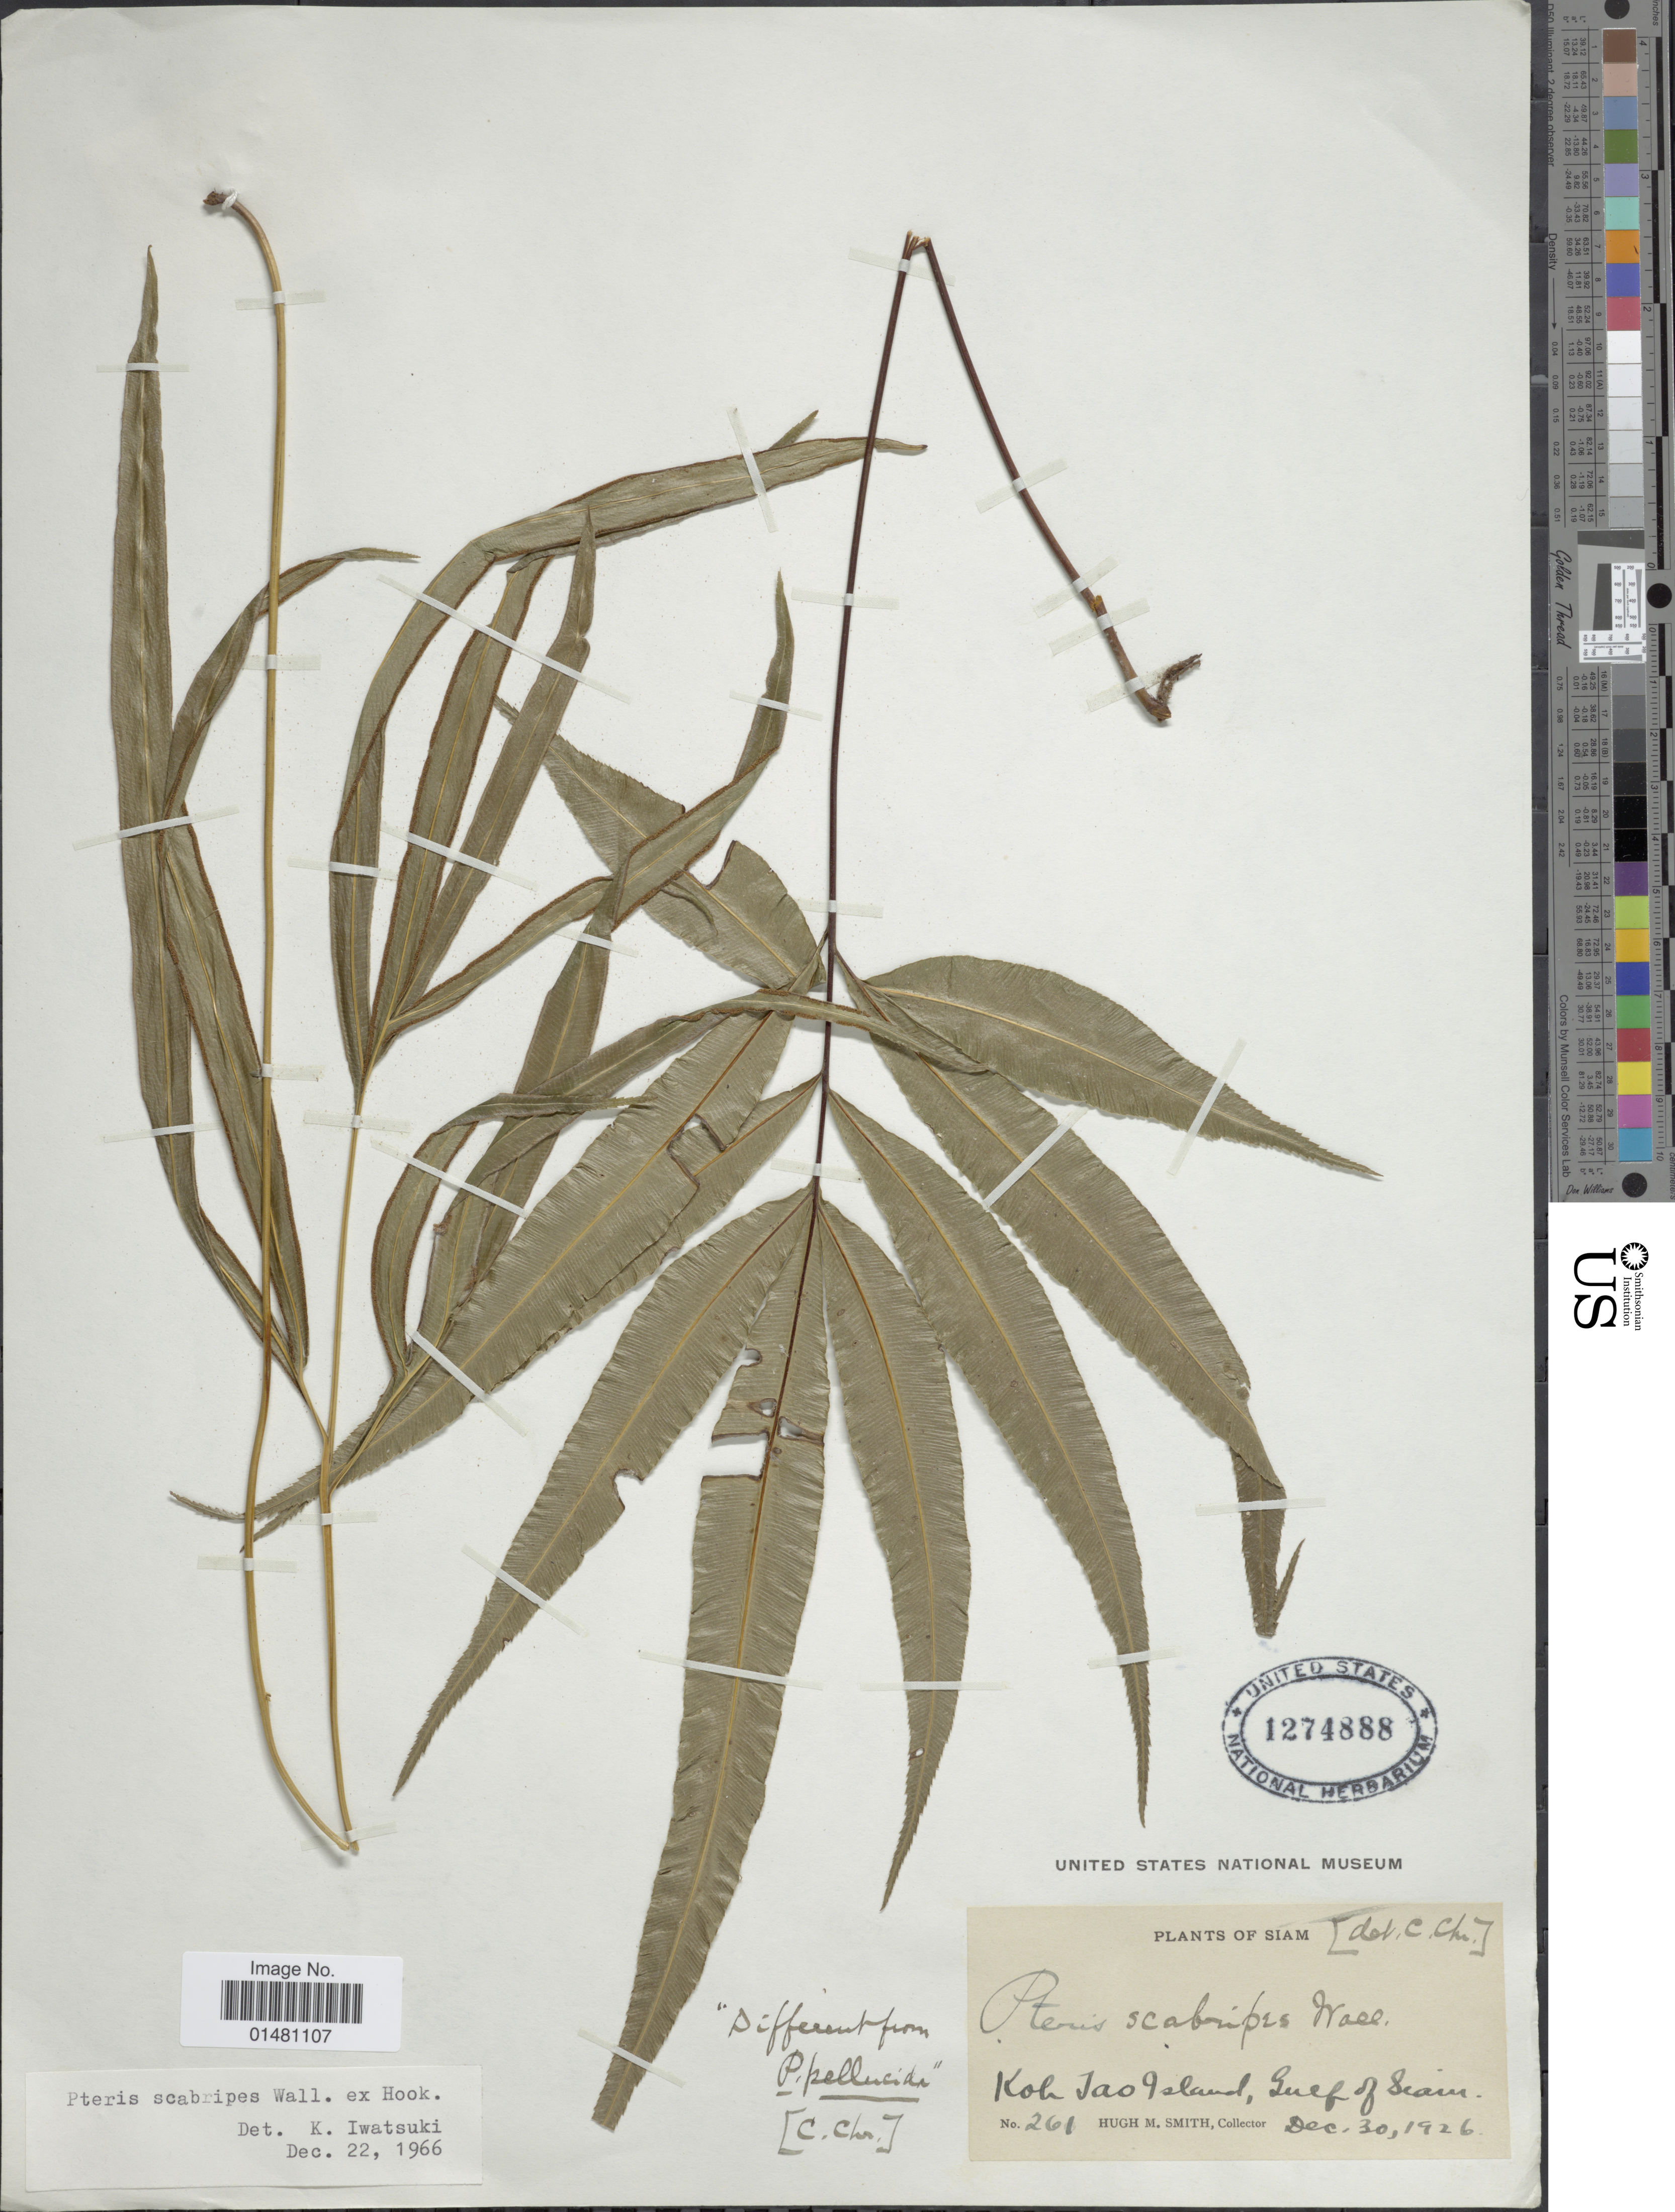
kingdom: Plantae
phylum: Tracheophyta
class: Polypodiopsida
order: Polypodiales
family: Pteridaceae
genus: Pteris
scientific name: Pteris scabripes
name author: Wall.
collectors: H. M. Smith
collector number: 261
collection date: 1926-12-30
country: Thailand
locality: Siam, Koh Kao Island, Gulf of Siam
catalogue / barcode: US 1274888